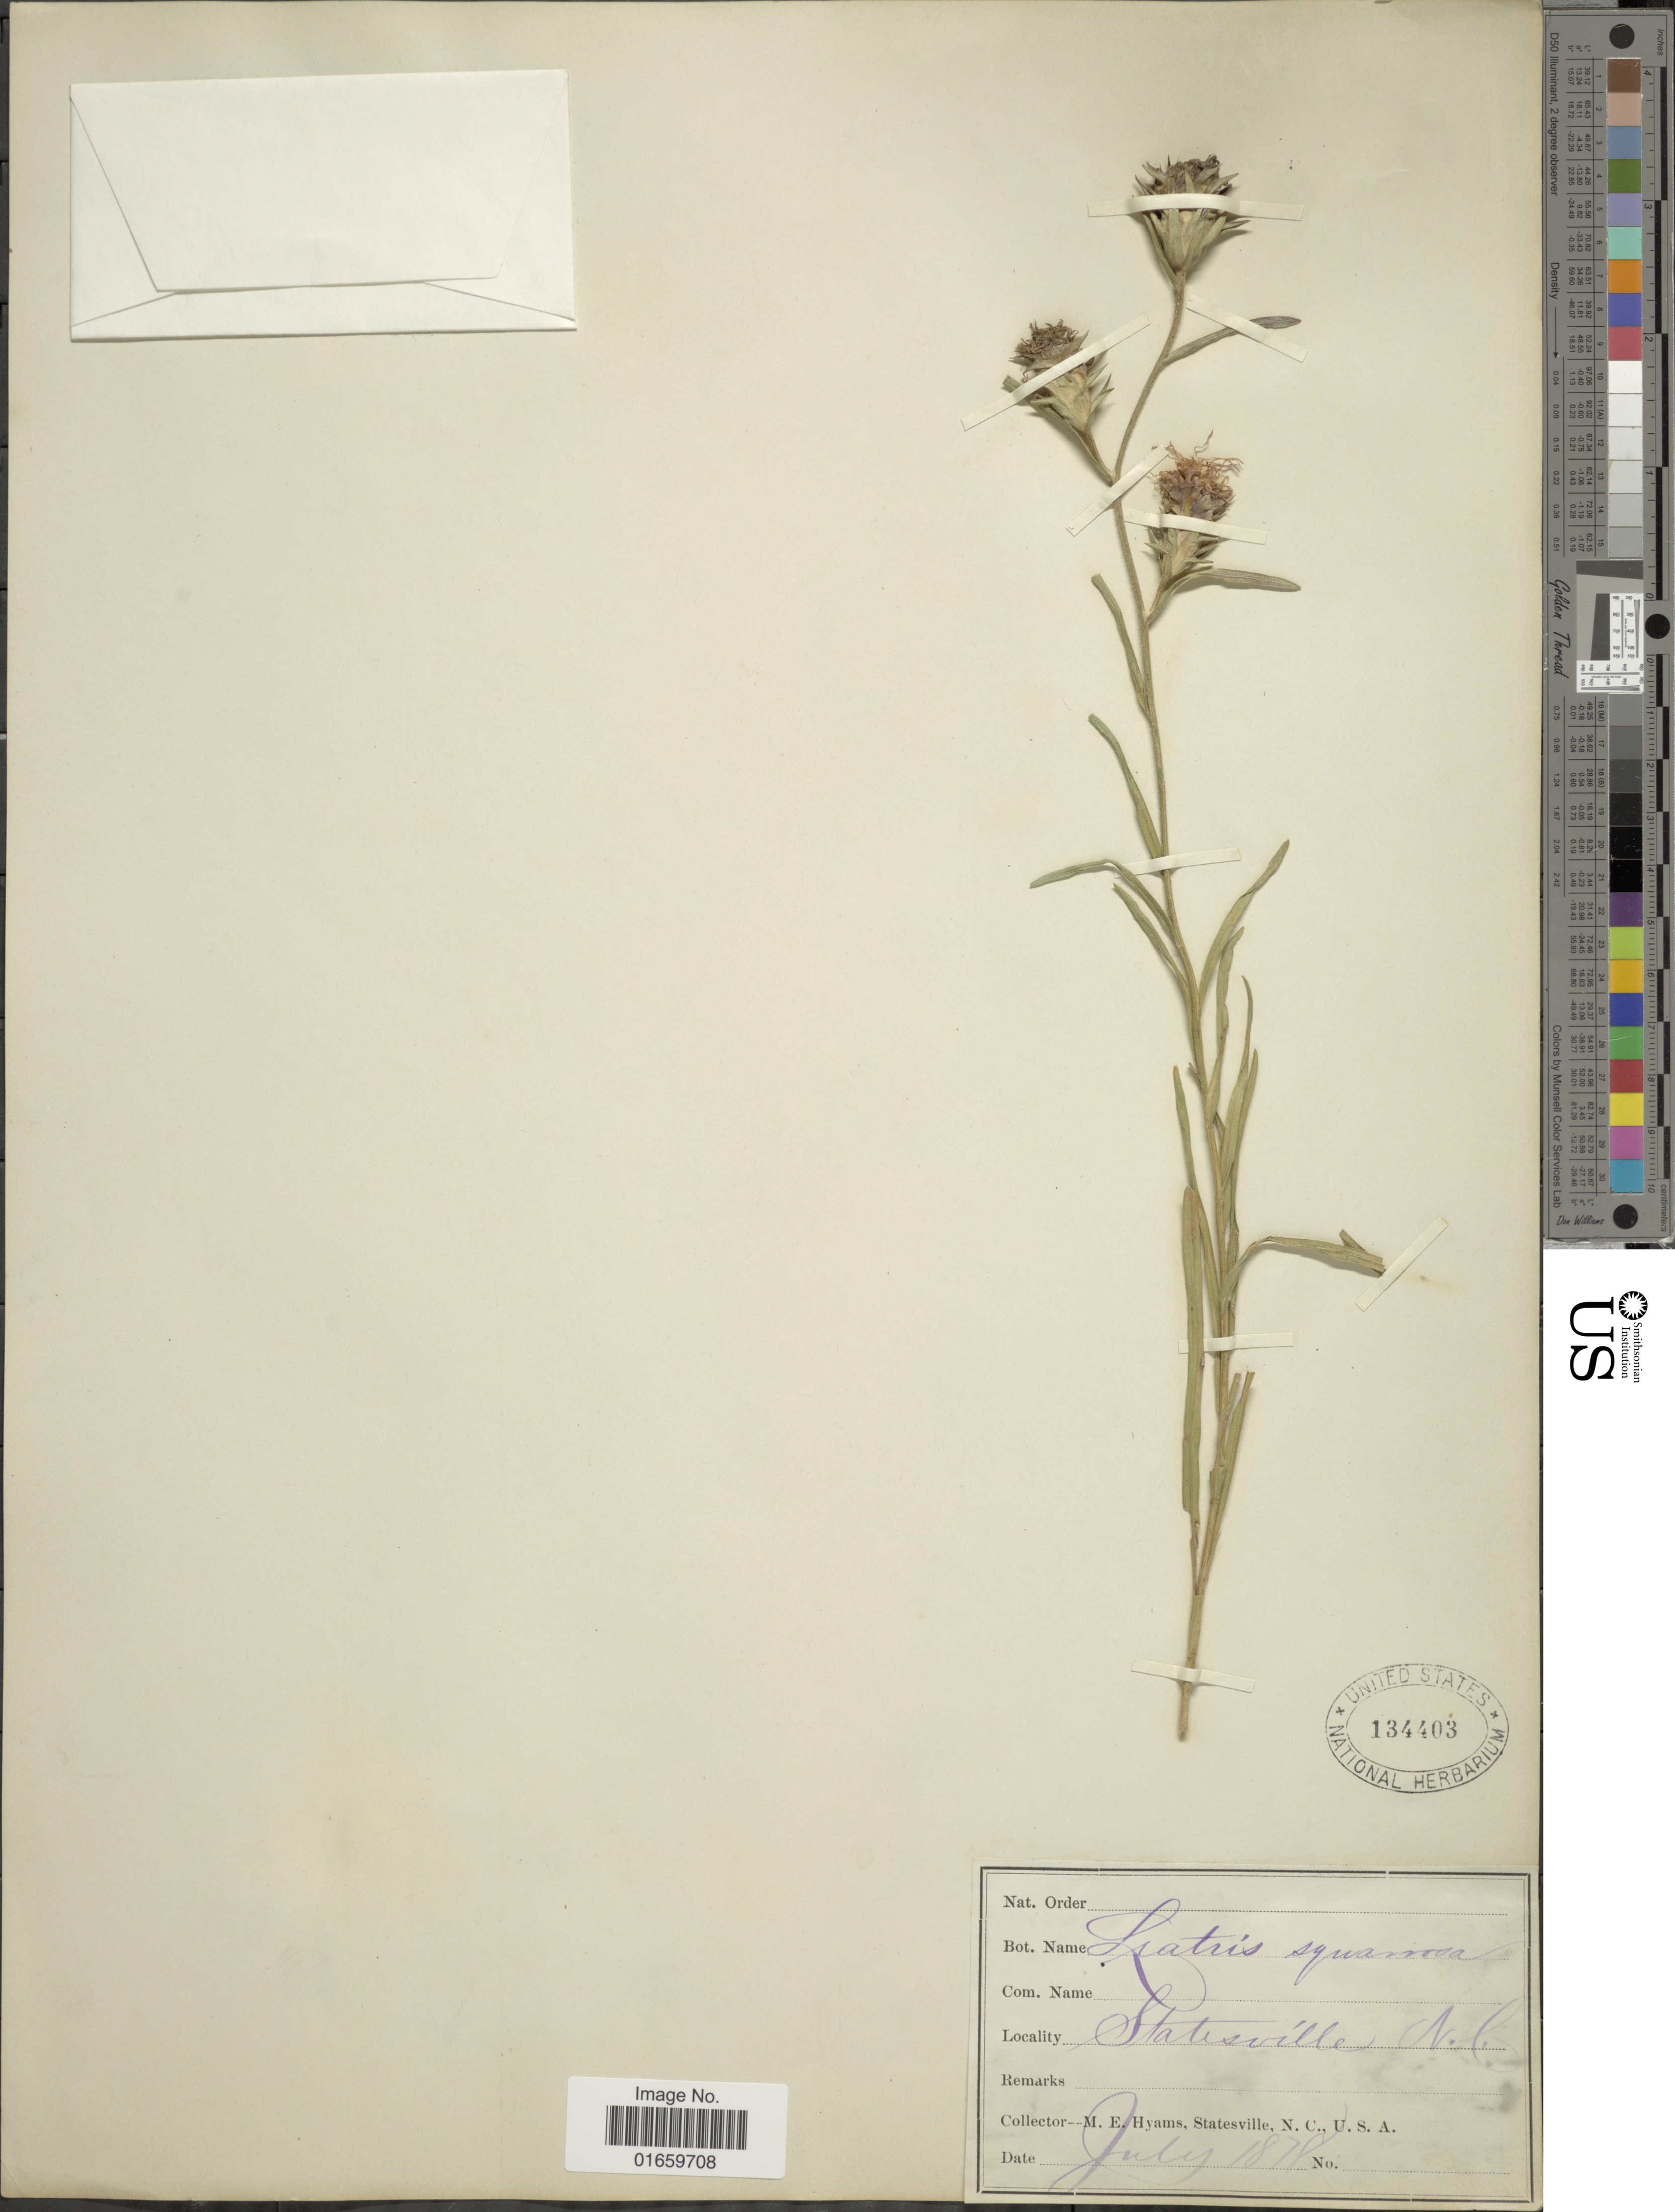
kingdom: Plantae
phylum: Tracheophyta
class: Magnoliopsida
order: Asterales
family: Asteraceae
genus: Liatris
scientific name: Liatris squarrosa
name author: (L.) Michx.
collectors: M. E. Hyams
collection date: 1878-07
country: United States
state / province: North Carolina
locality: Statesville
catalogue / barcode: US 134403